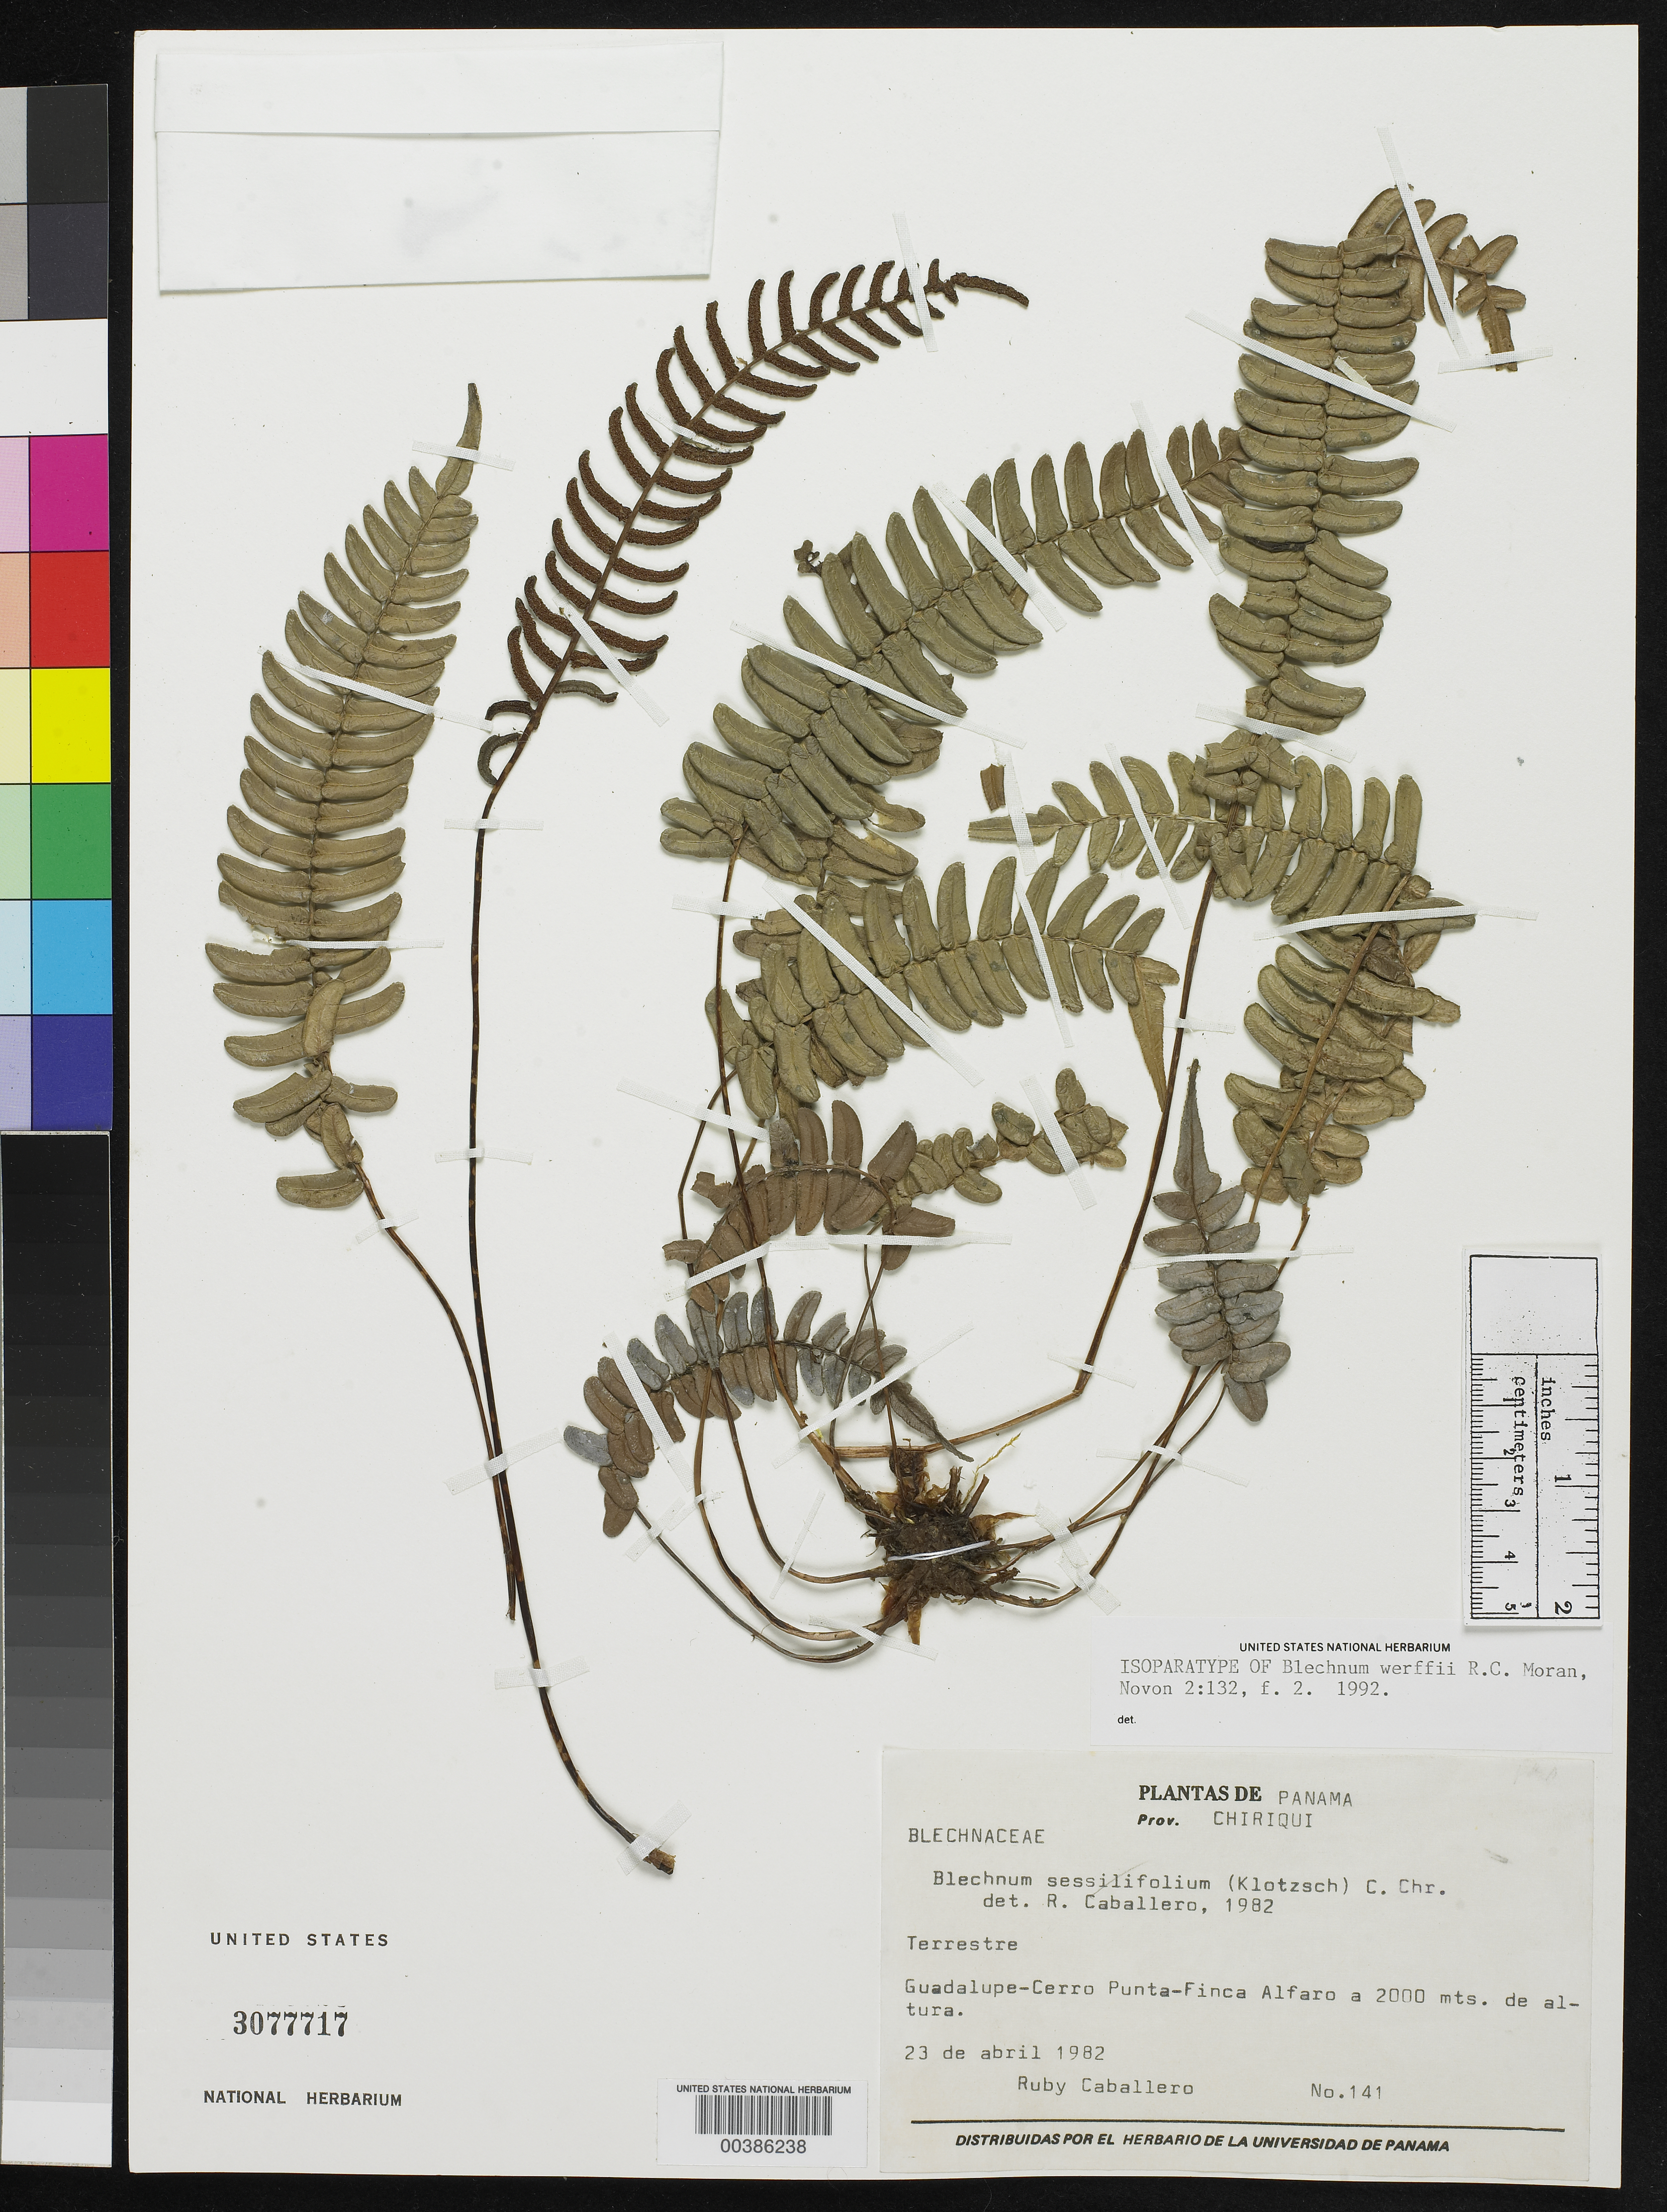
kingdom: Plantae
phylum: Tracheophyta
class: Polypodiopsida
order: Polypodiales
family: Blechnaceae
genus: Blechnum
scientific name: Blechnum werffii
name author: R.C. Moran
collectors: R. Caballero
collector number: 141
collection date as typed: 23 Apr 1982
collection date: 1982-04-23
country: Panama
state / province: Chiriquí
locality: Guadalupe, Cerro Punta, Finca Alfaro.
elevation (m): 2000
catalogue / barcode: US 3077717